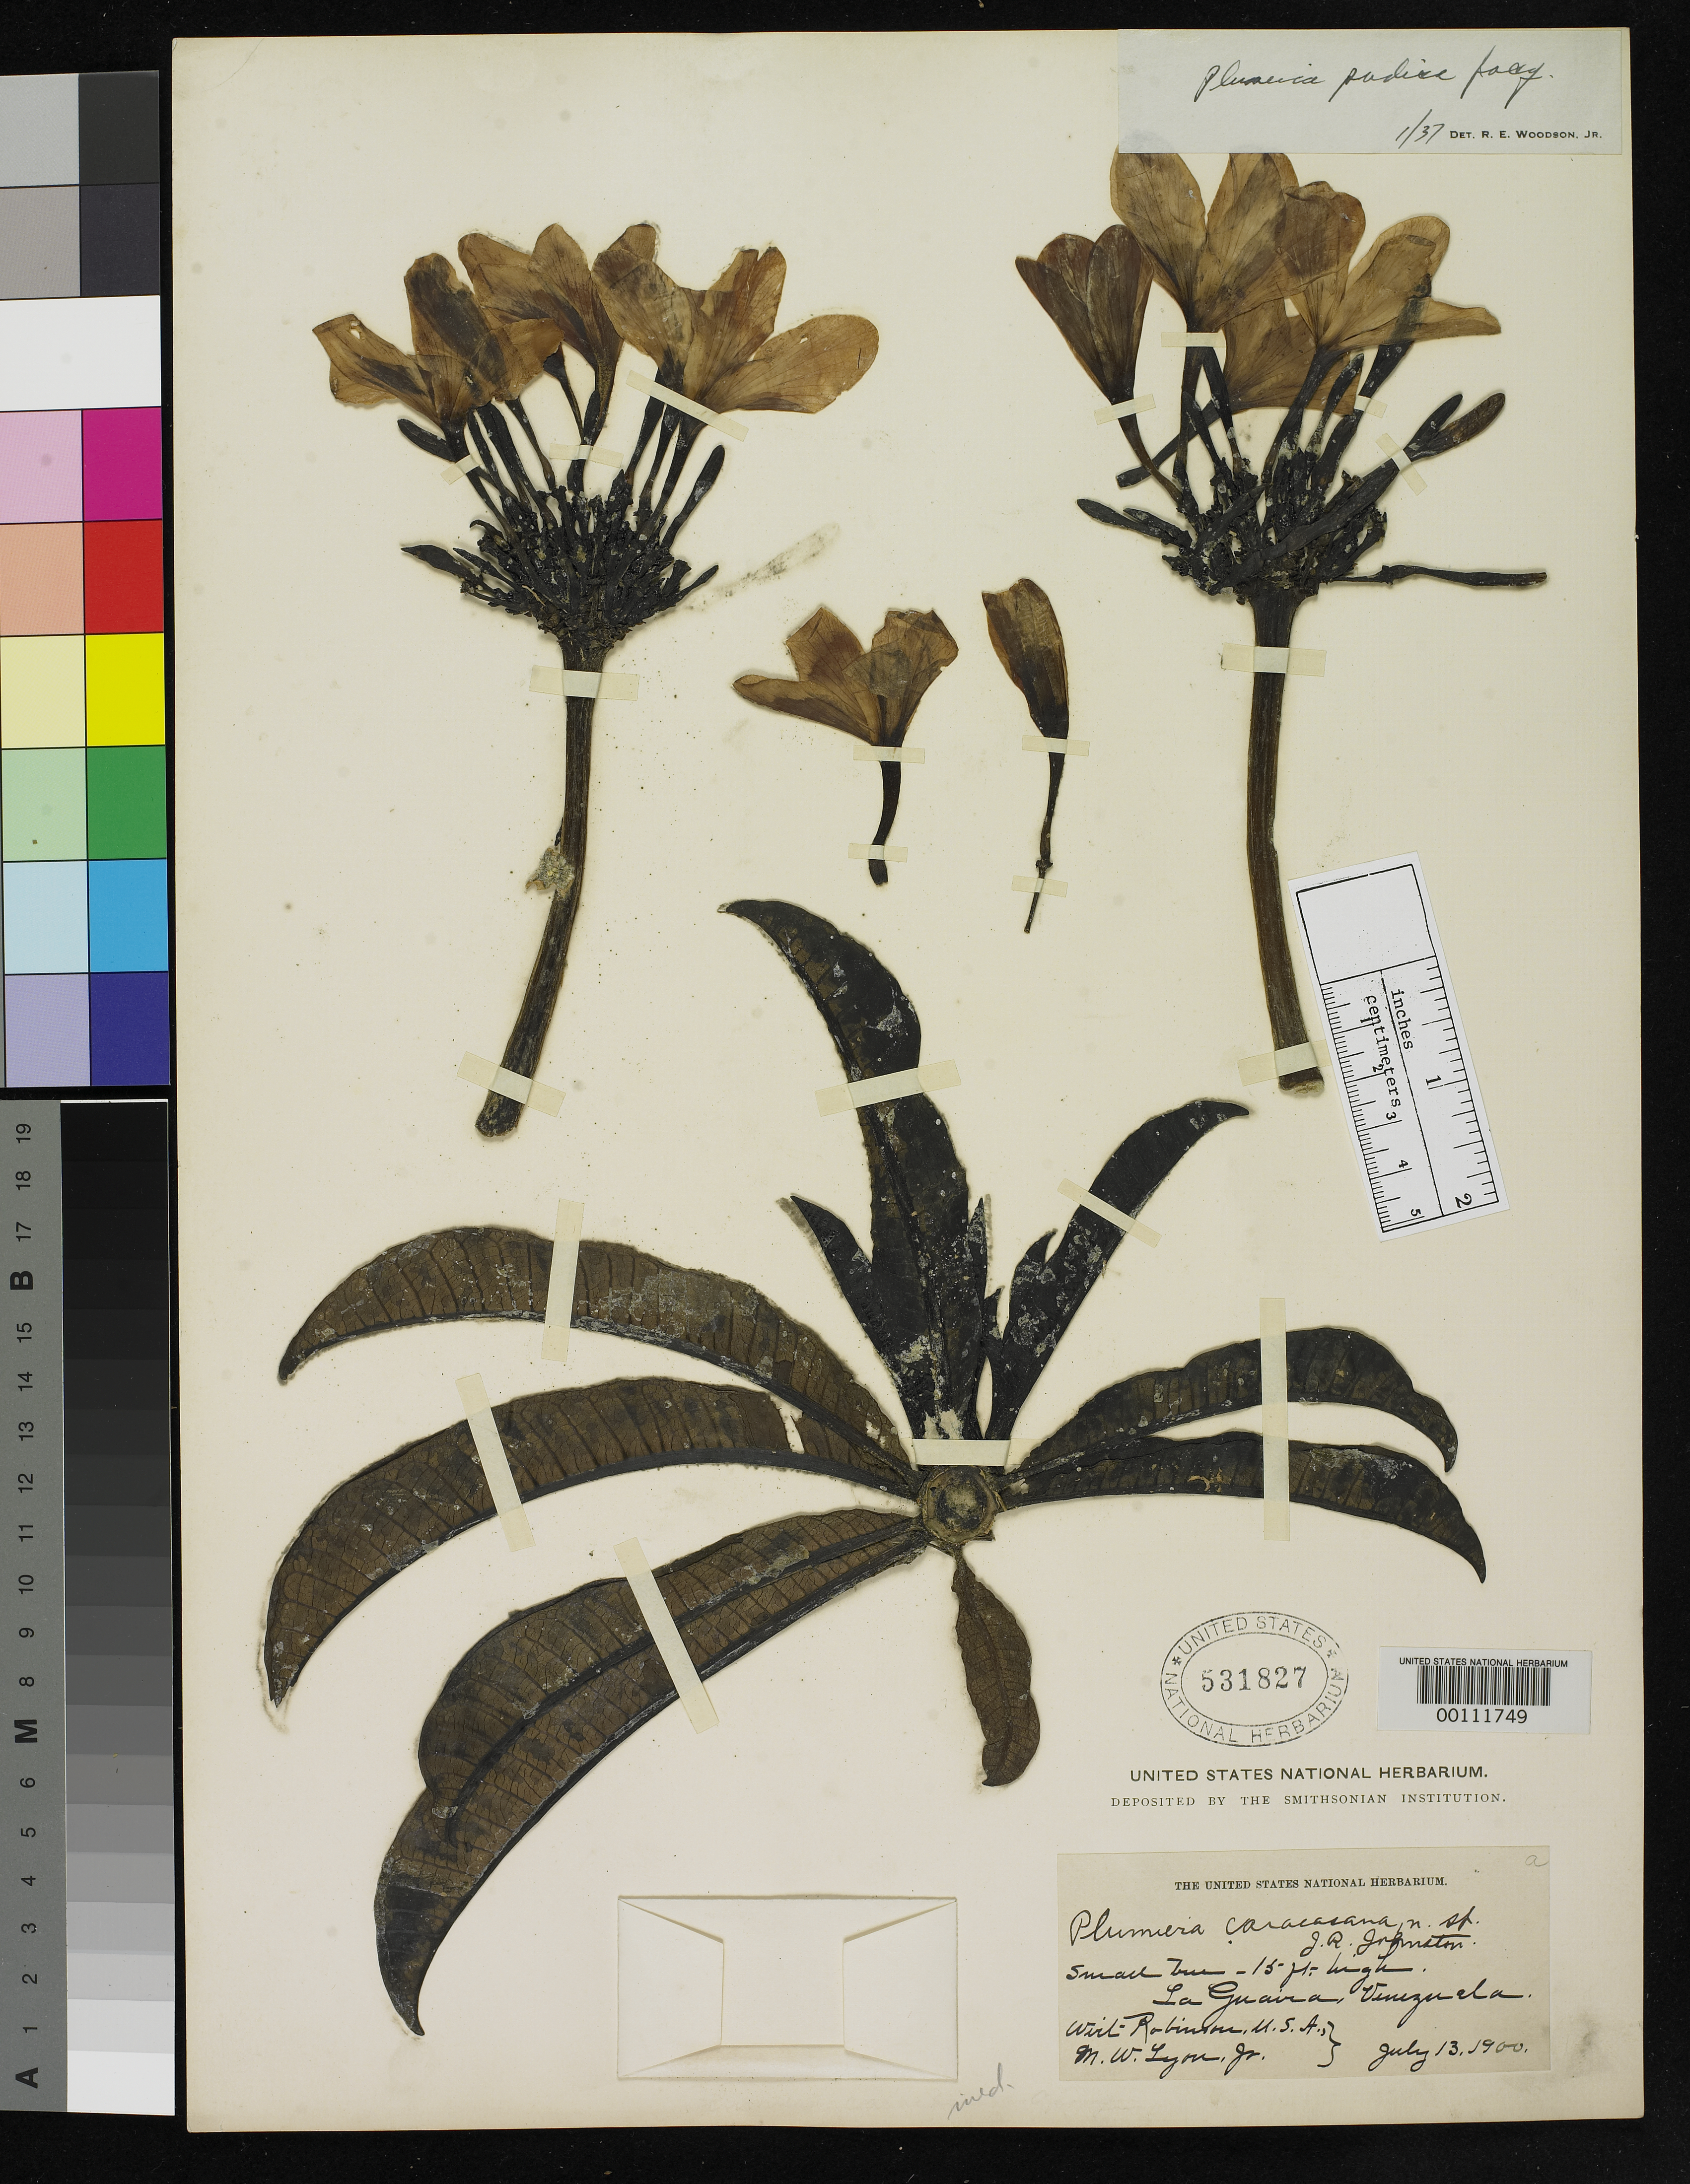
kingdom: Plantae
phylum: Tracheophyta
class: Magnoliopsida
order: Gentianales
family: Apocynaceae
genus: Plumeria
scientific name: Plumeria caracasana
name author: I.M. Johnst.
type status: Holotype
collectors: W. Robinson & M. W. Lyon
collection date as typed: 13 Jul 1900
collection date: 1900-07-13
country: Venezuela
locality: La Guaira.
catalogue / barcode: US 531827